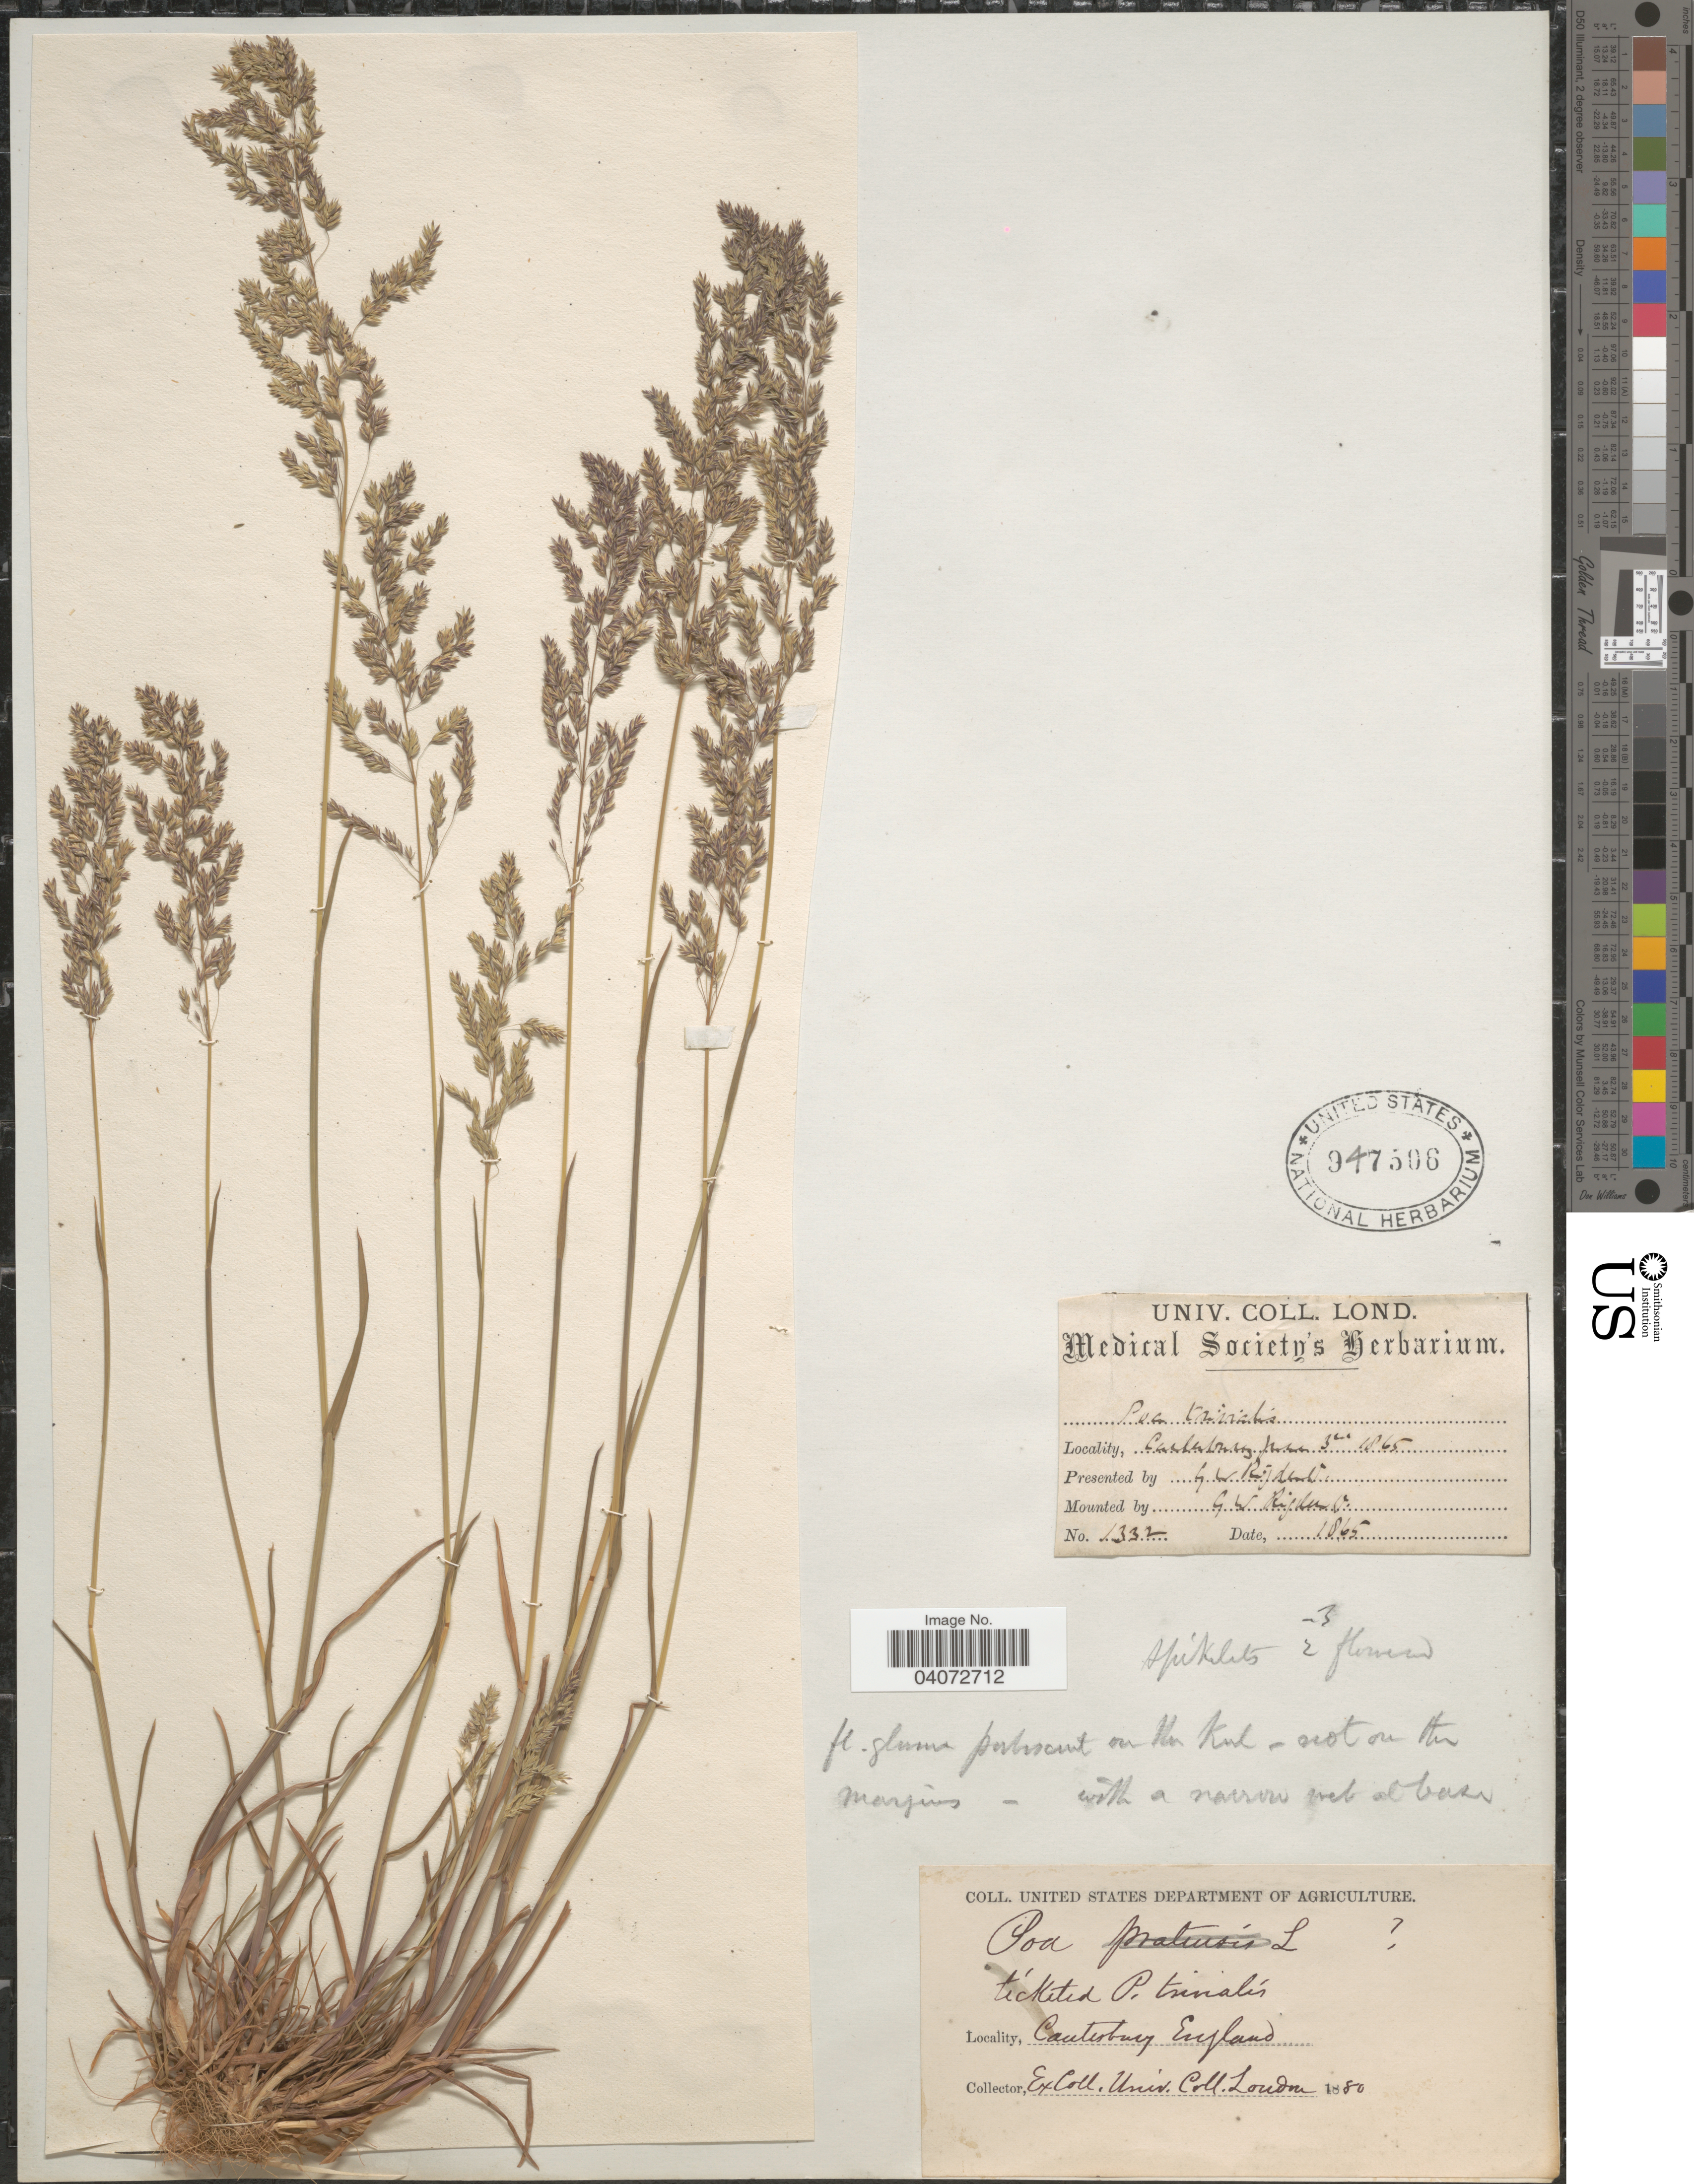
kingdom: Plantae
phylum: Tracheophyta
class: Liliopsida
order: Poales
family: Poaceae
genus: Poa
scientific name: Poa trivialis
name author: L.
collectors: G. Rigden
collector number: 1332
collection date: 1865-06-03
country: United Kingdom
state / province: England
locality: Canterbury.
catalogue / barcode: US 947506